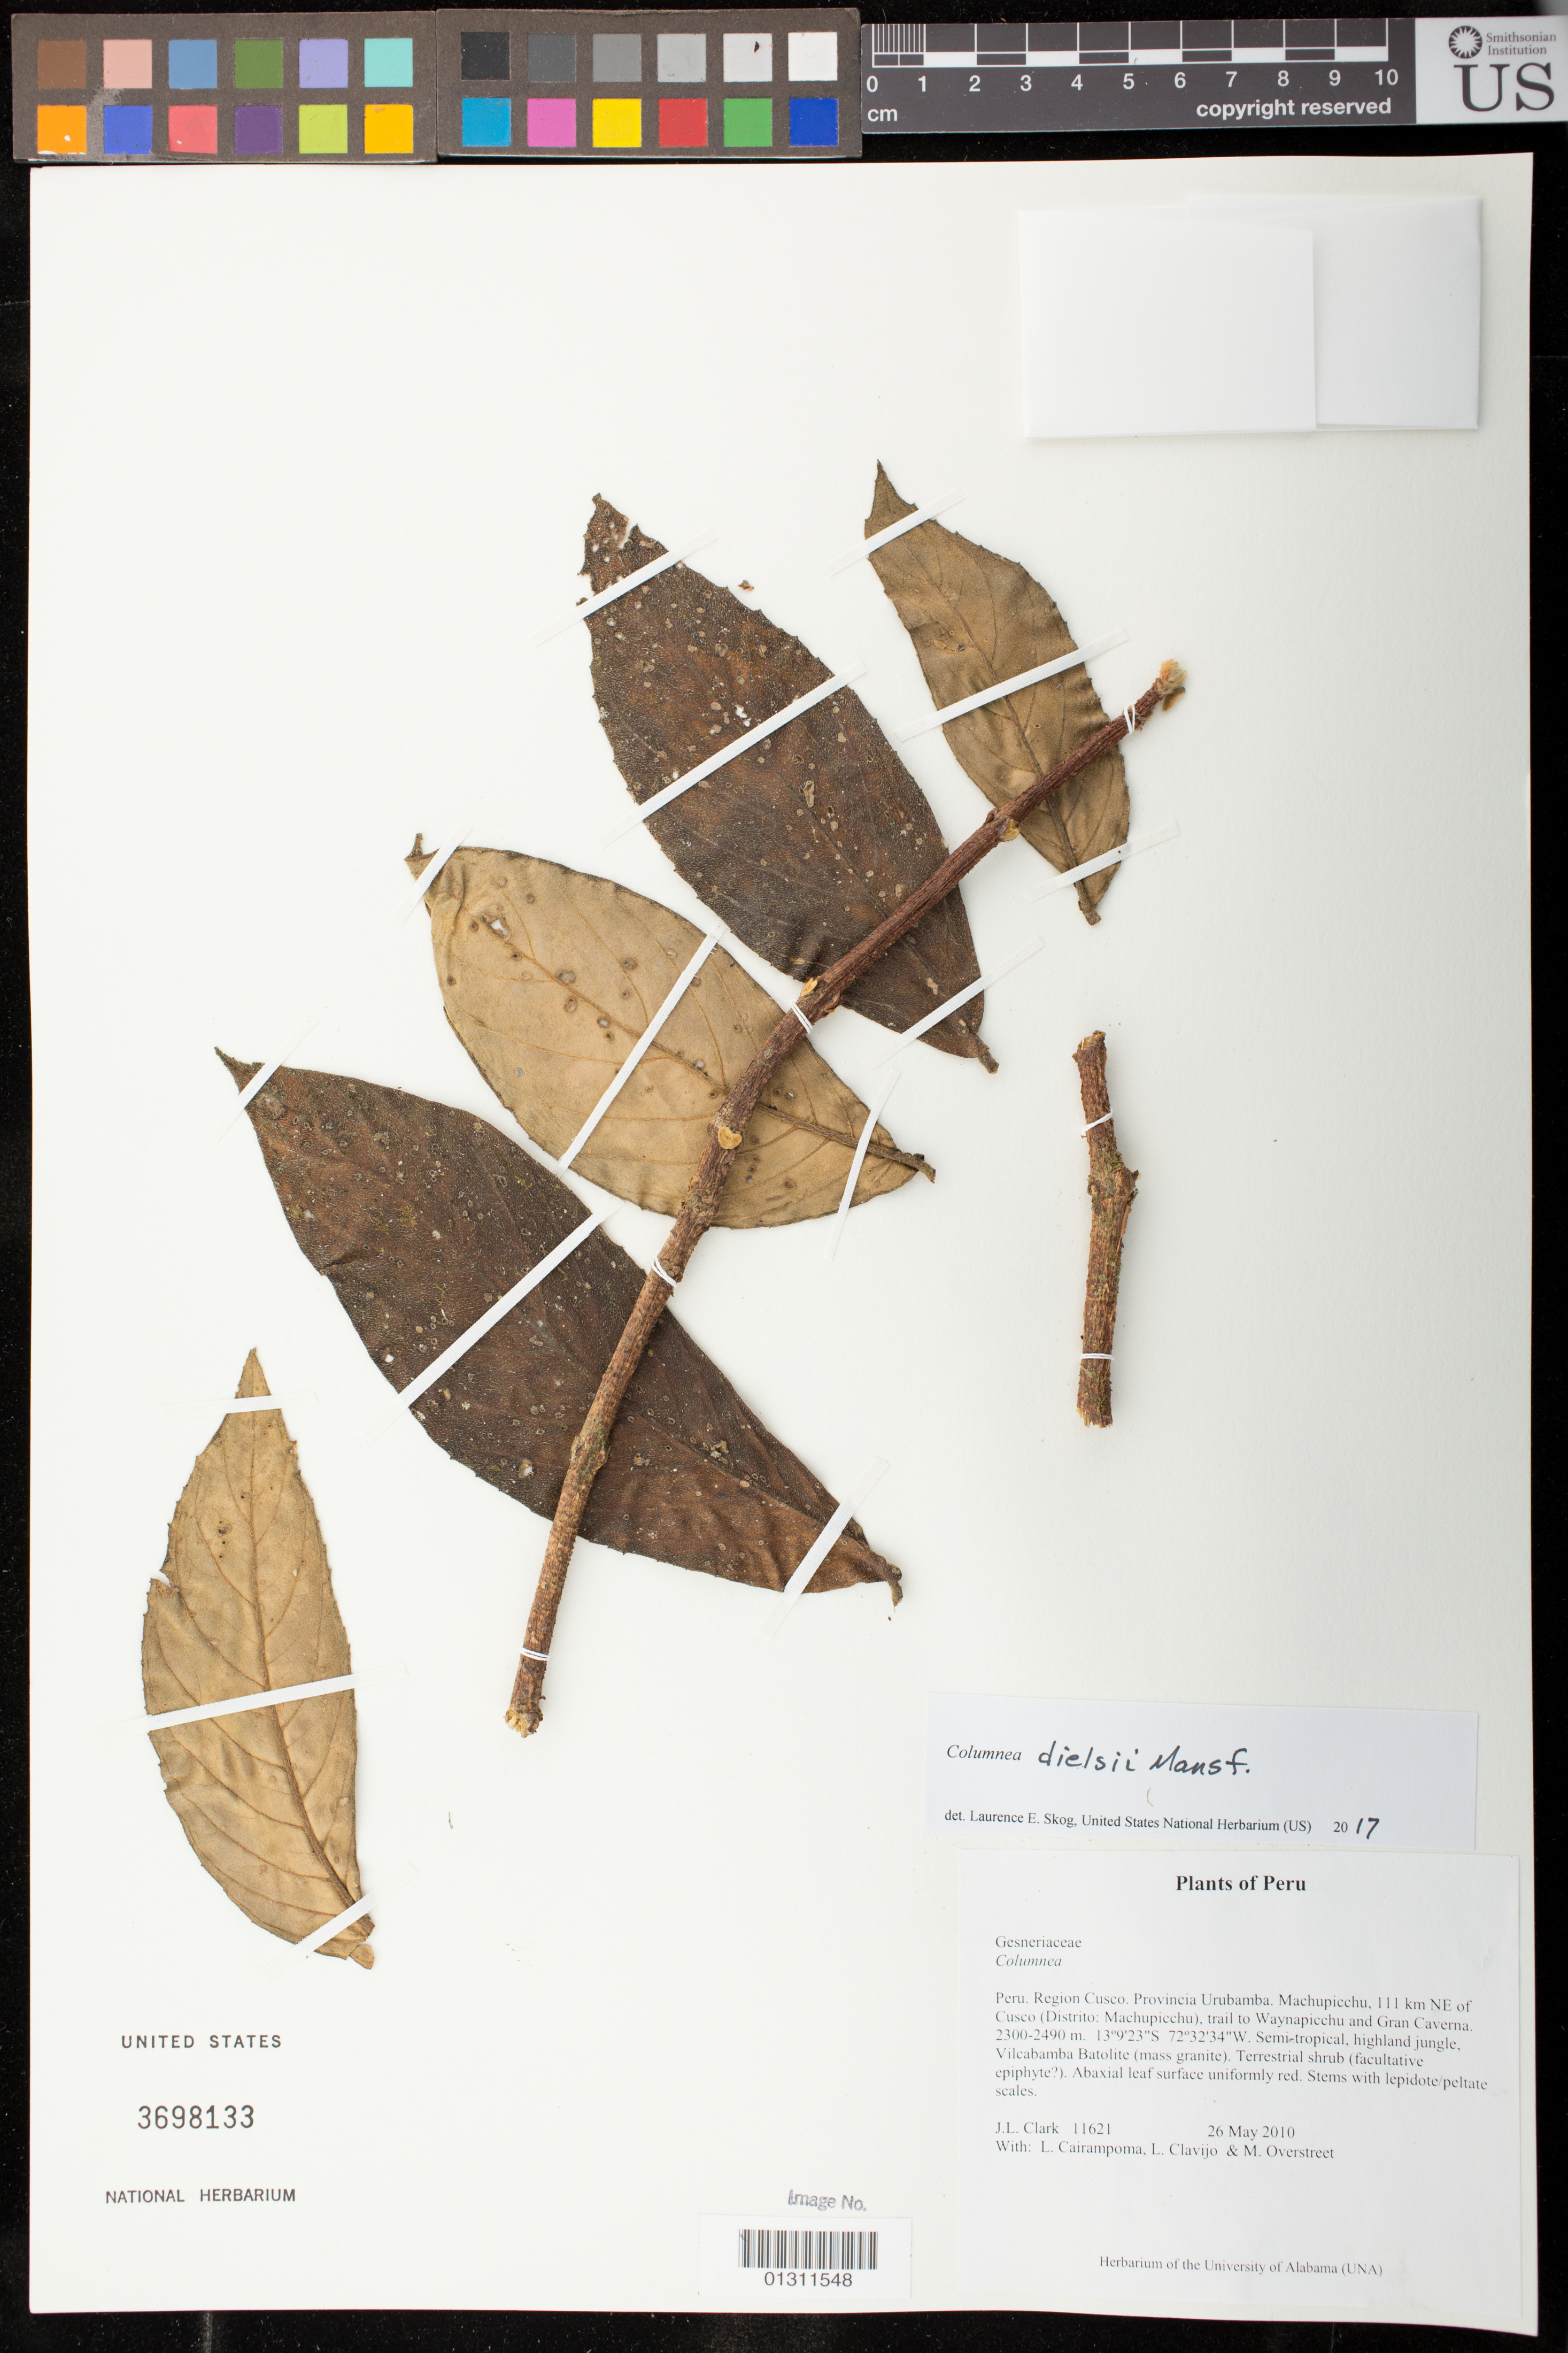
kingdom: Plantae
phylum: Tracheophyta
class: Magnoliopsida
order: Lamiales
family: Gesneriaceae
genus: Columnea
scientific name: Columnea dielsii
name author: Mansf.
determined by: Skog, Laurence E.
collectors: J. L. Clark, L. Clavijo & M. Overstreet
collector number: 11621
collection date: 2010-05-26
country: Peru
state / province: Cusco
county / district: Urubamba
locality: Machupicchu, 111 km NE of Cusco (Distrio Machupicchu), trail to Waynapicchu and Gran Caverna.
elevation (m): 2300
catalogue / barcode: US 3698133